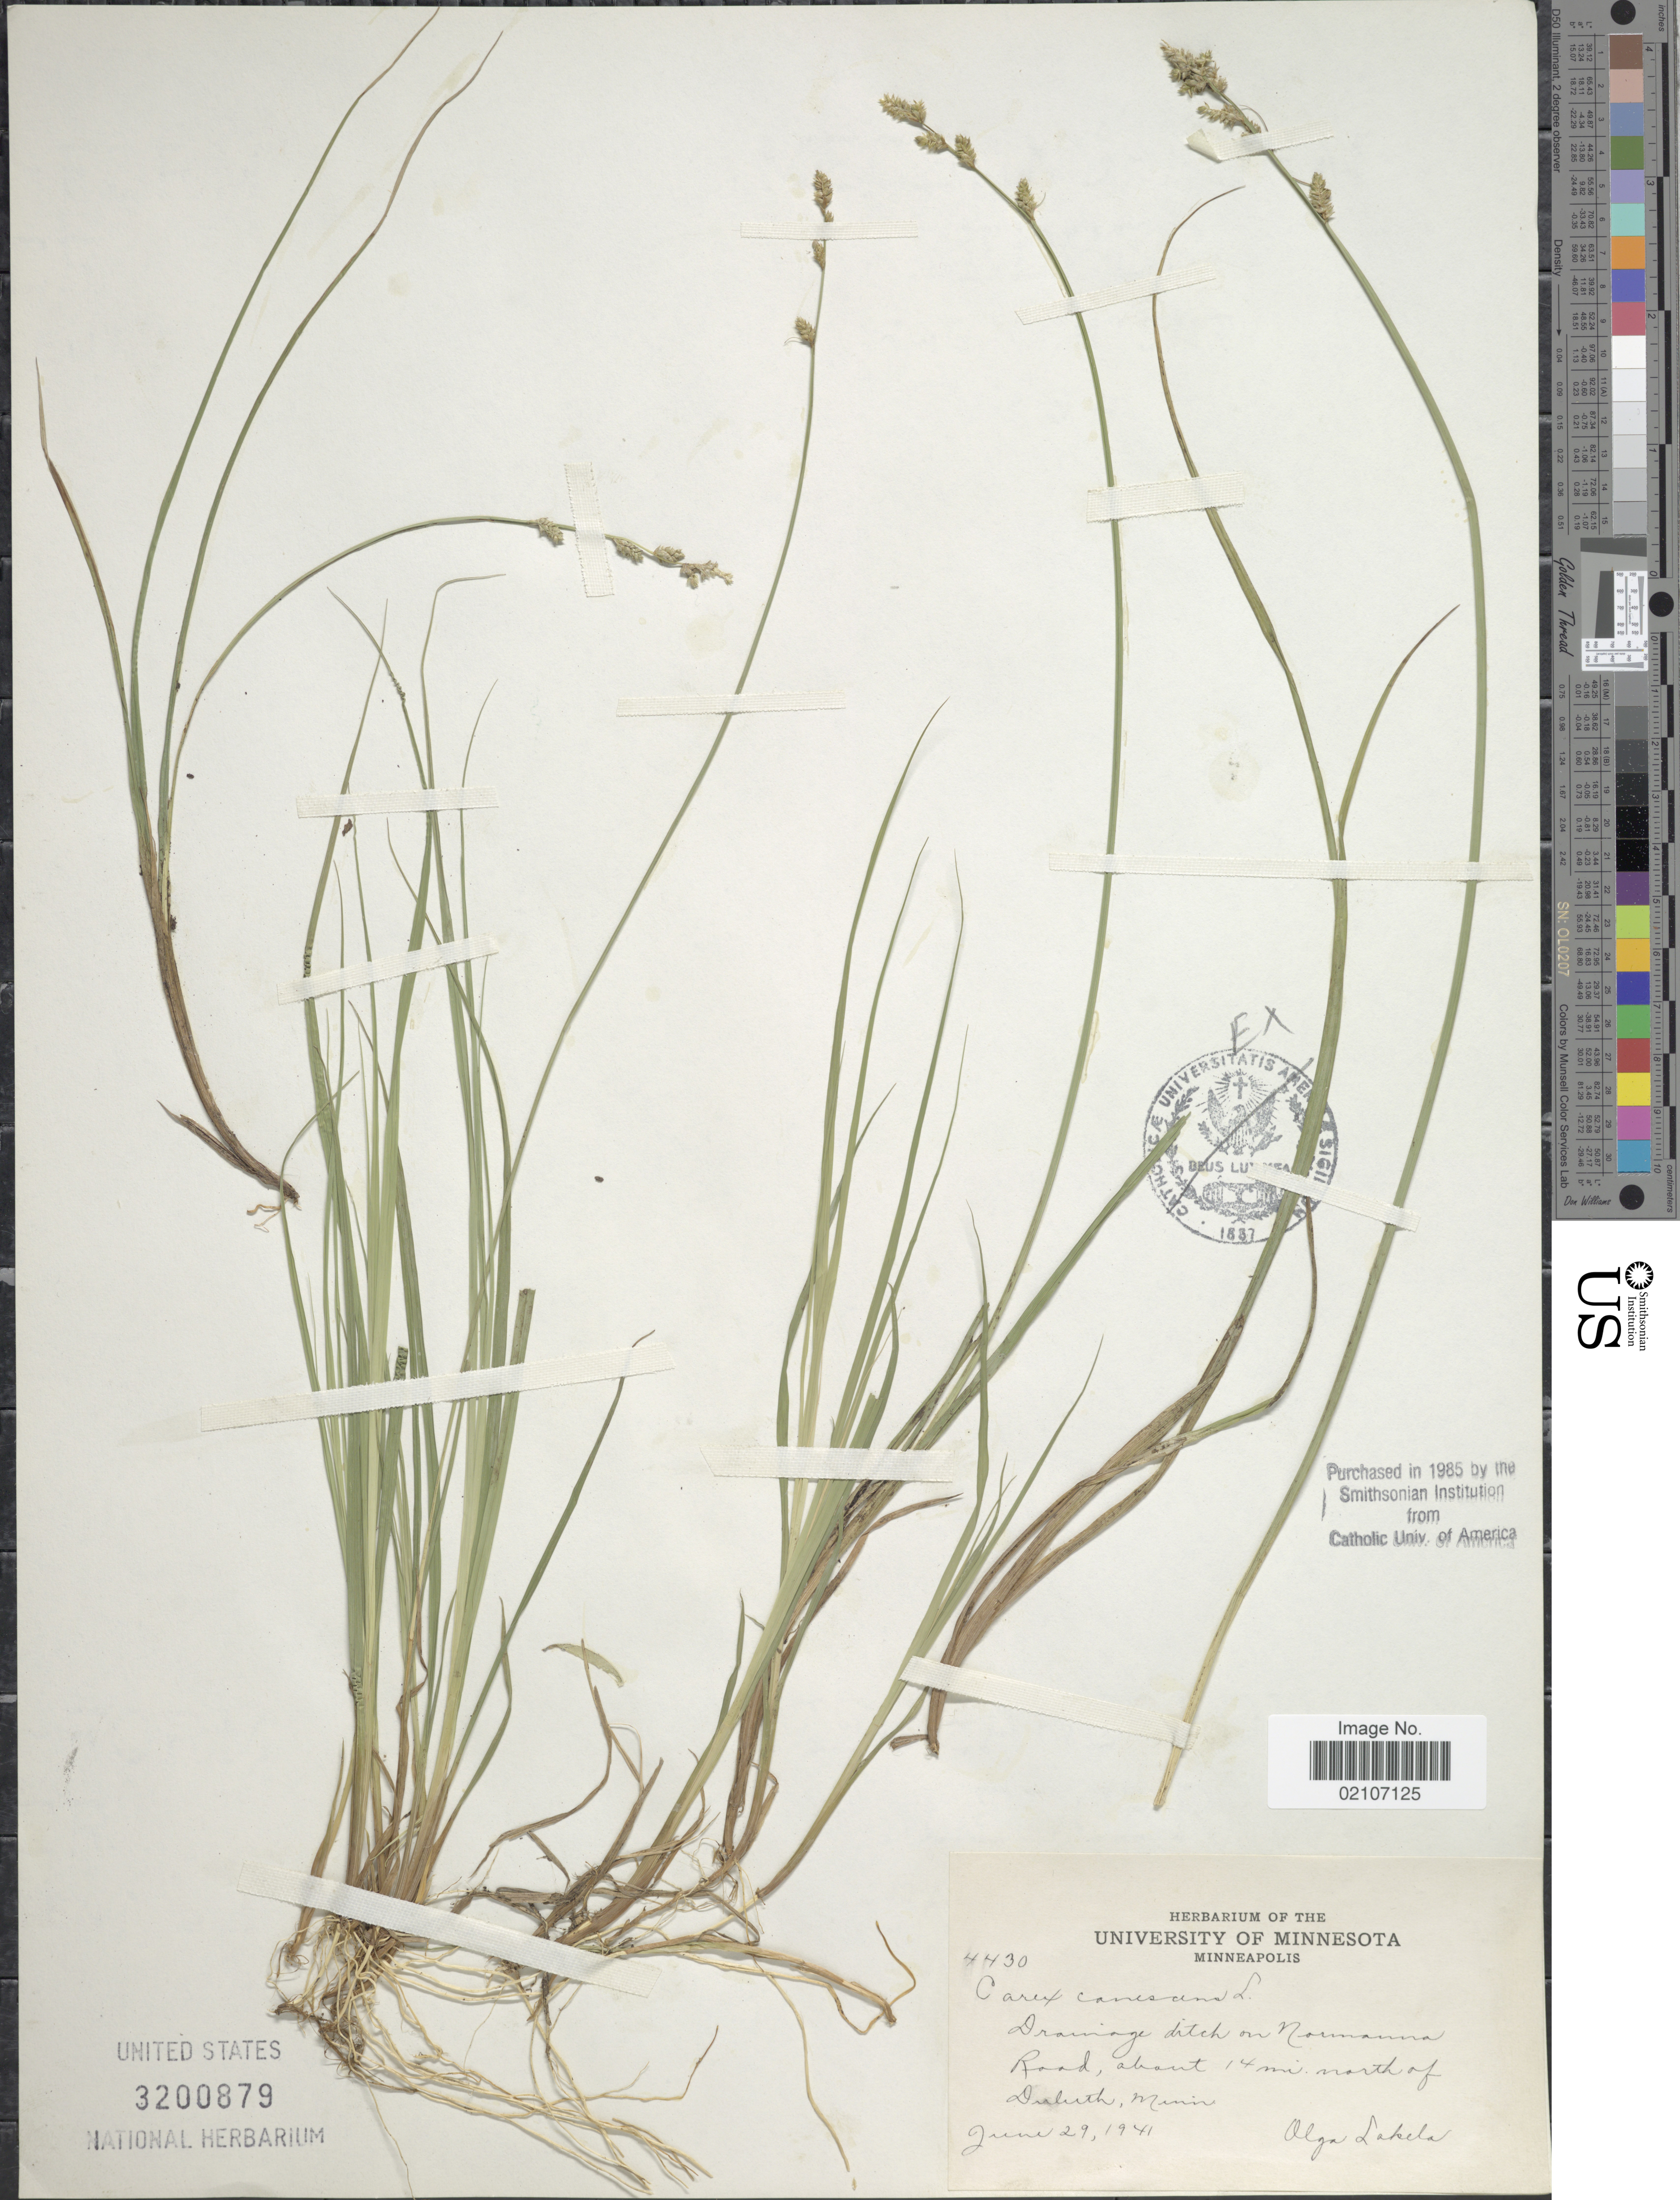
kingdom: Plantae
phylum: Tracheophyta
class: Liliopsida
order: Poales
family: Cyperaceae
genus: Carex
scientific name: Carex canescens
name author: L.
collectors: O. K. Lakela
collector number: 4430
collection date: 1941-06-29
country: United States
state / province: Minnesota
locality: Drainage ditch on Normanna Road, about 14 mi. north of Duluth, Minn.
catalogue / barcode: US 3200879